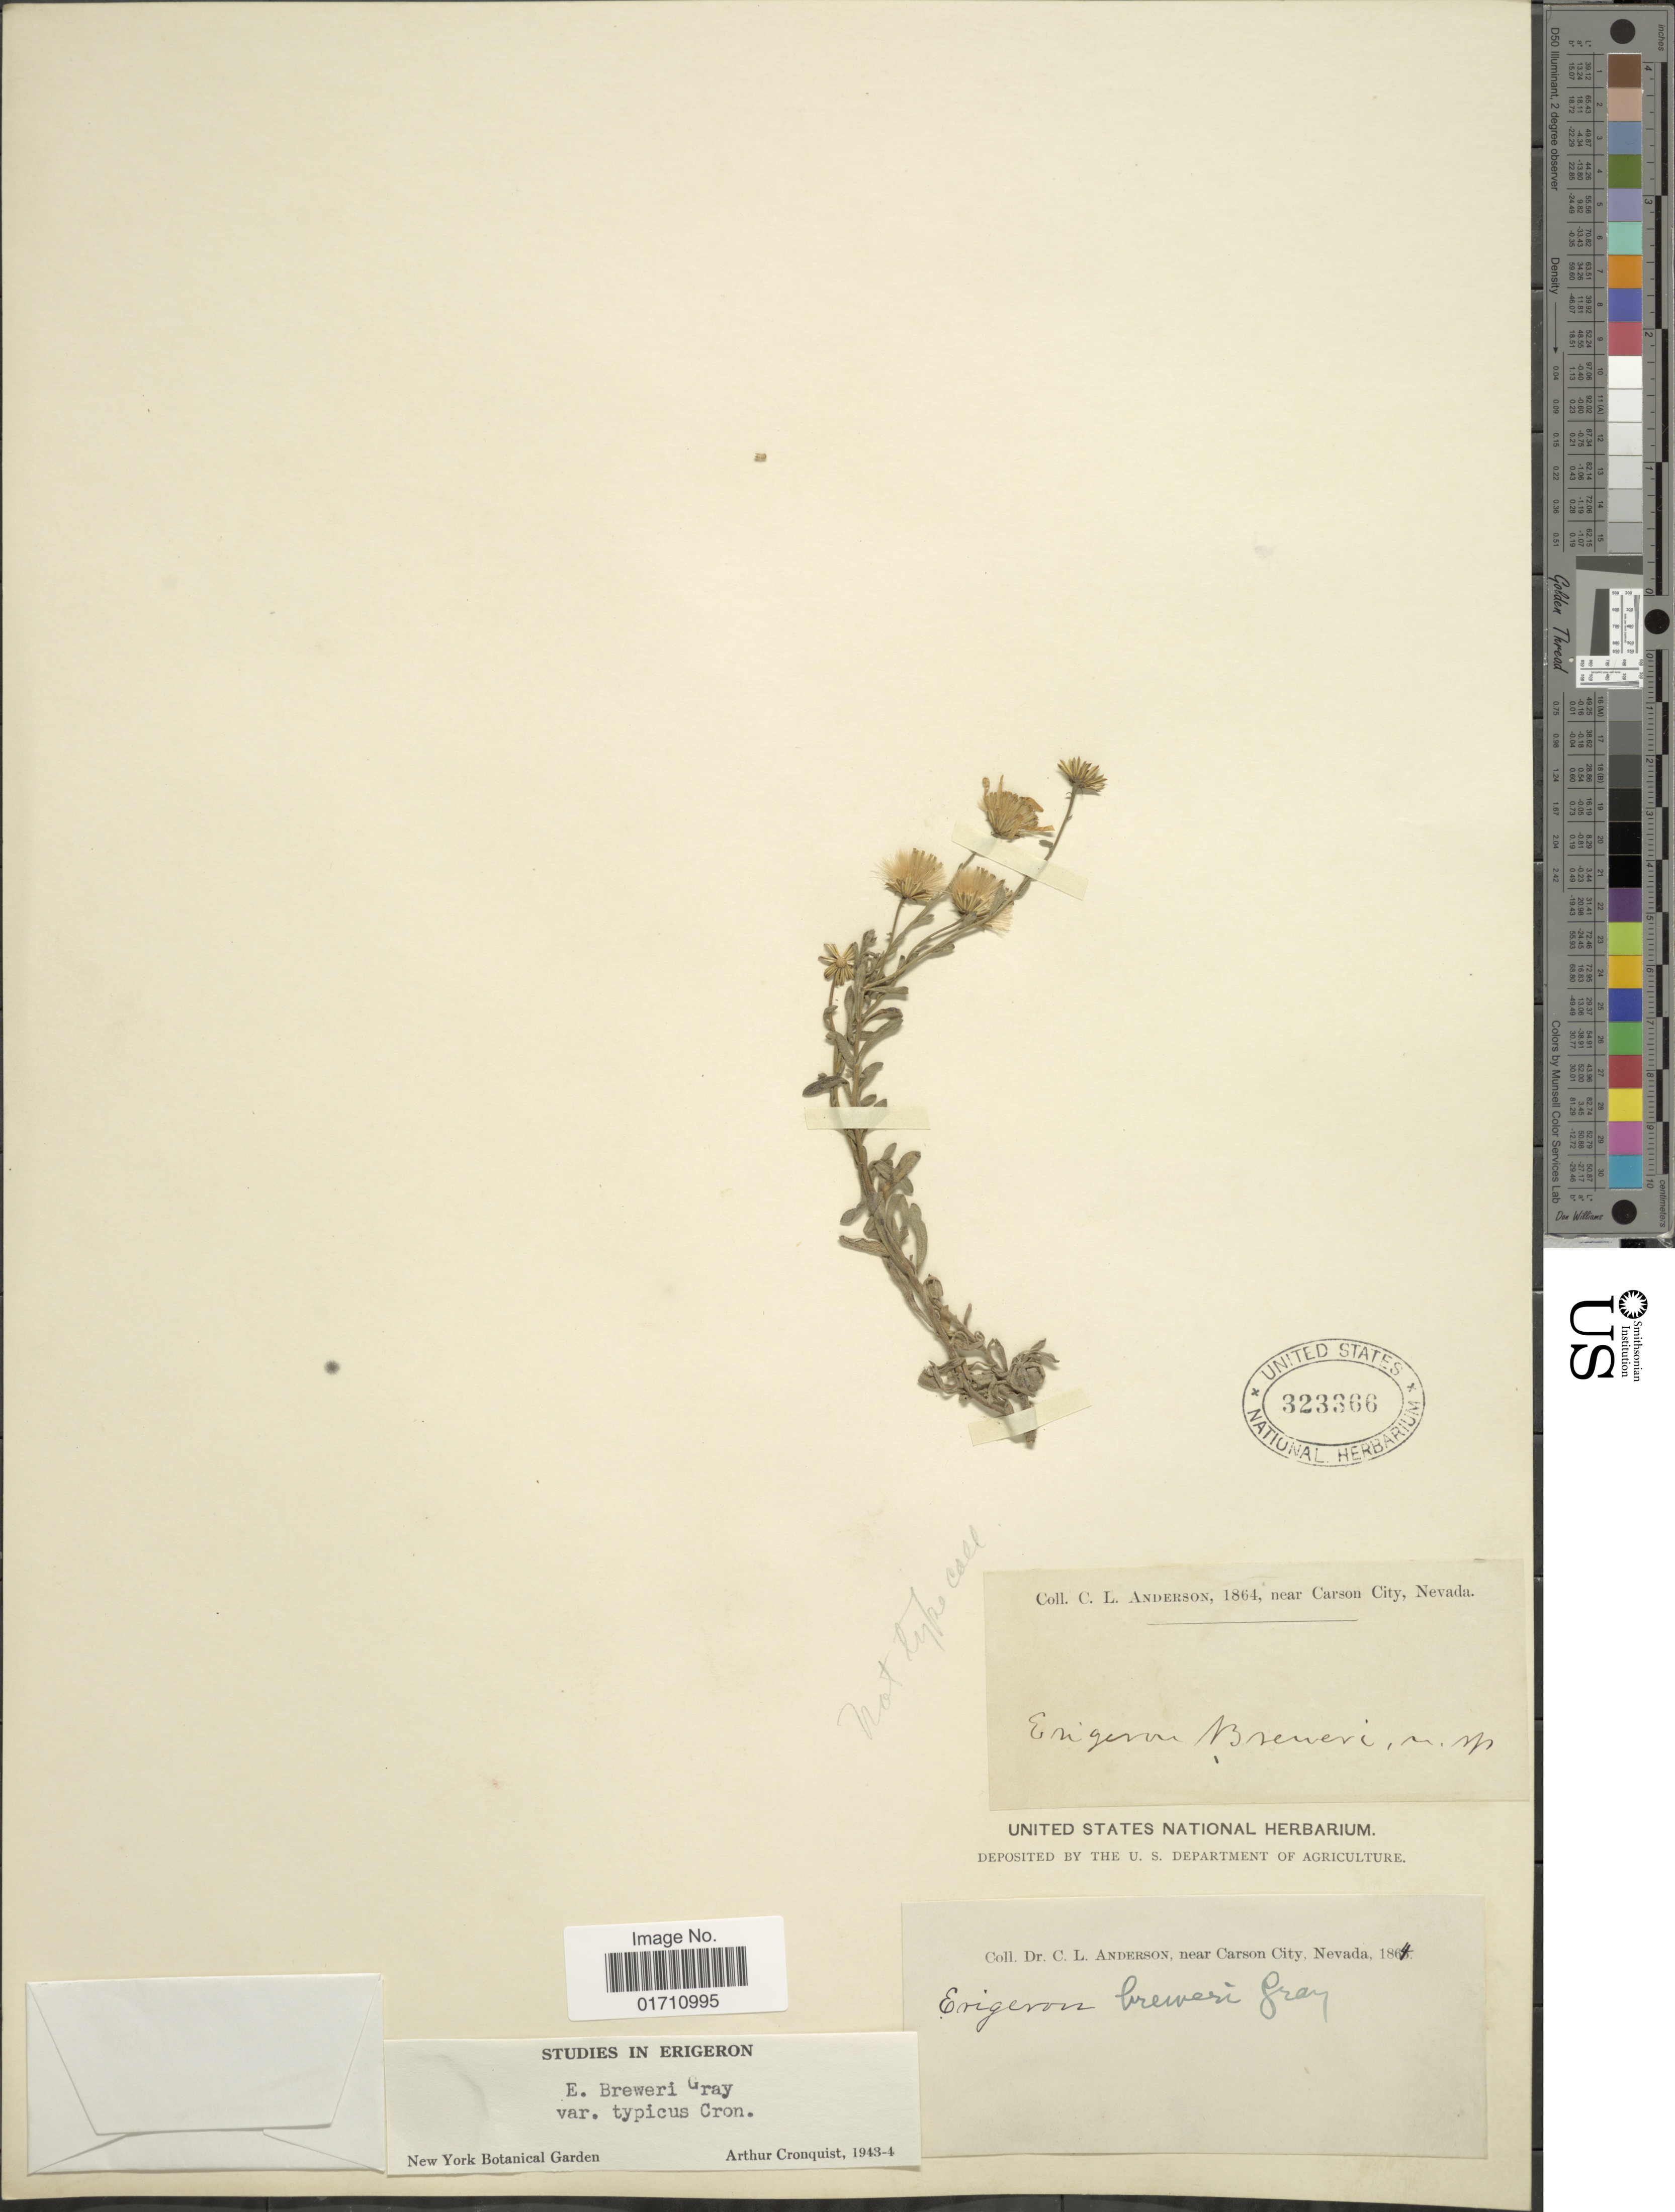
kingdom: Plantae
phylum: Tracheophyta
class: Magnoliopsida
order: Asterales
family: Asteraceae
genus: Erigeron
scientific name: Erigeron breweri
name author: A. Gray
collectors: C. L. Anderson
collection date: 1864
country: United States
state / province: Nevada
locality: Near Crson City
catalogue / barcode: US 323366